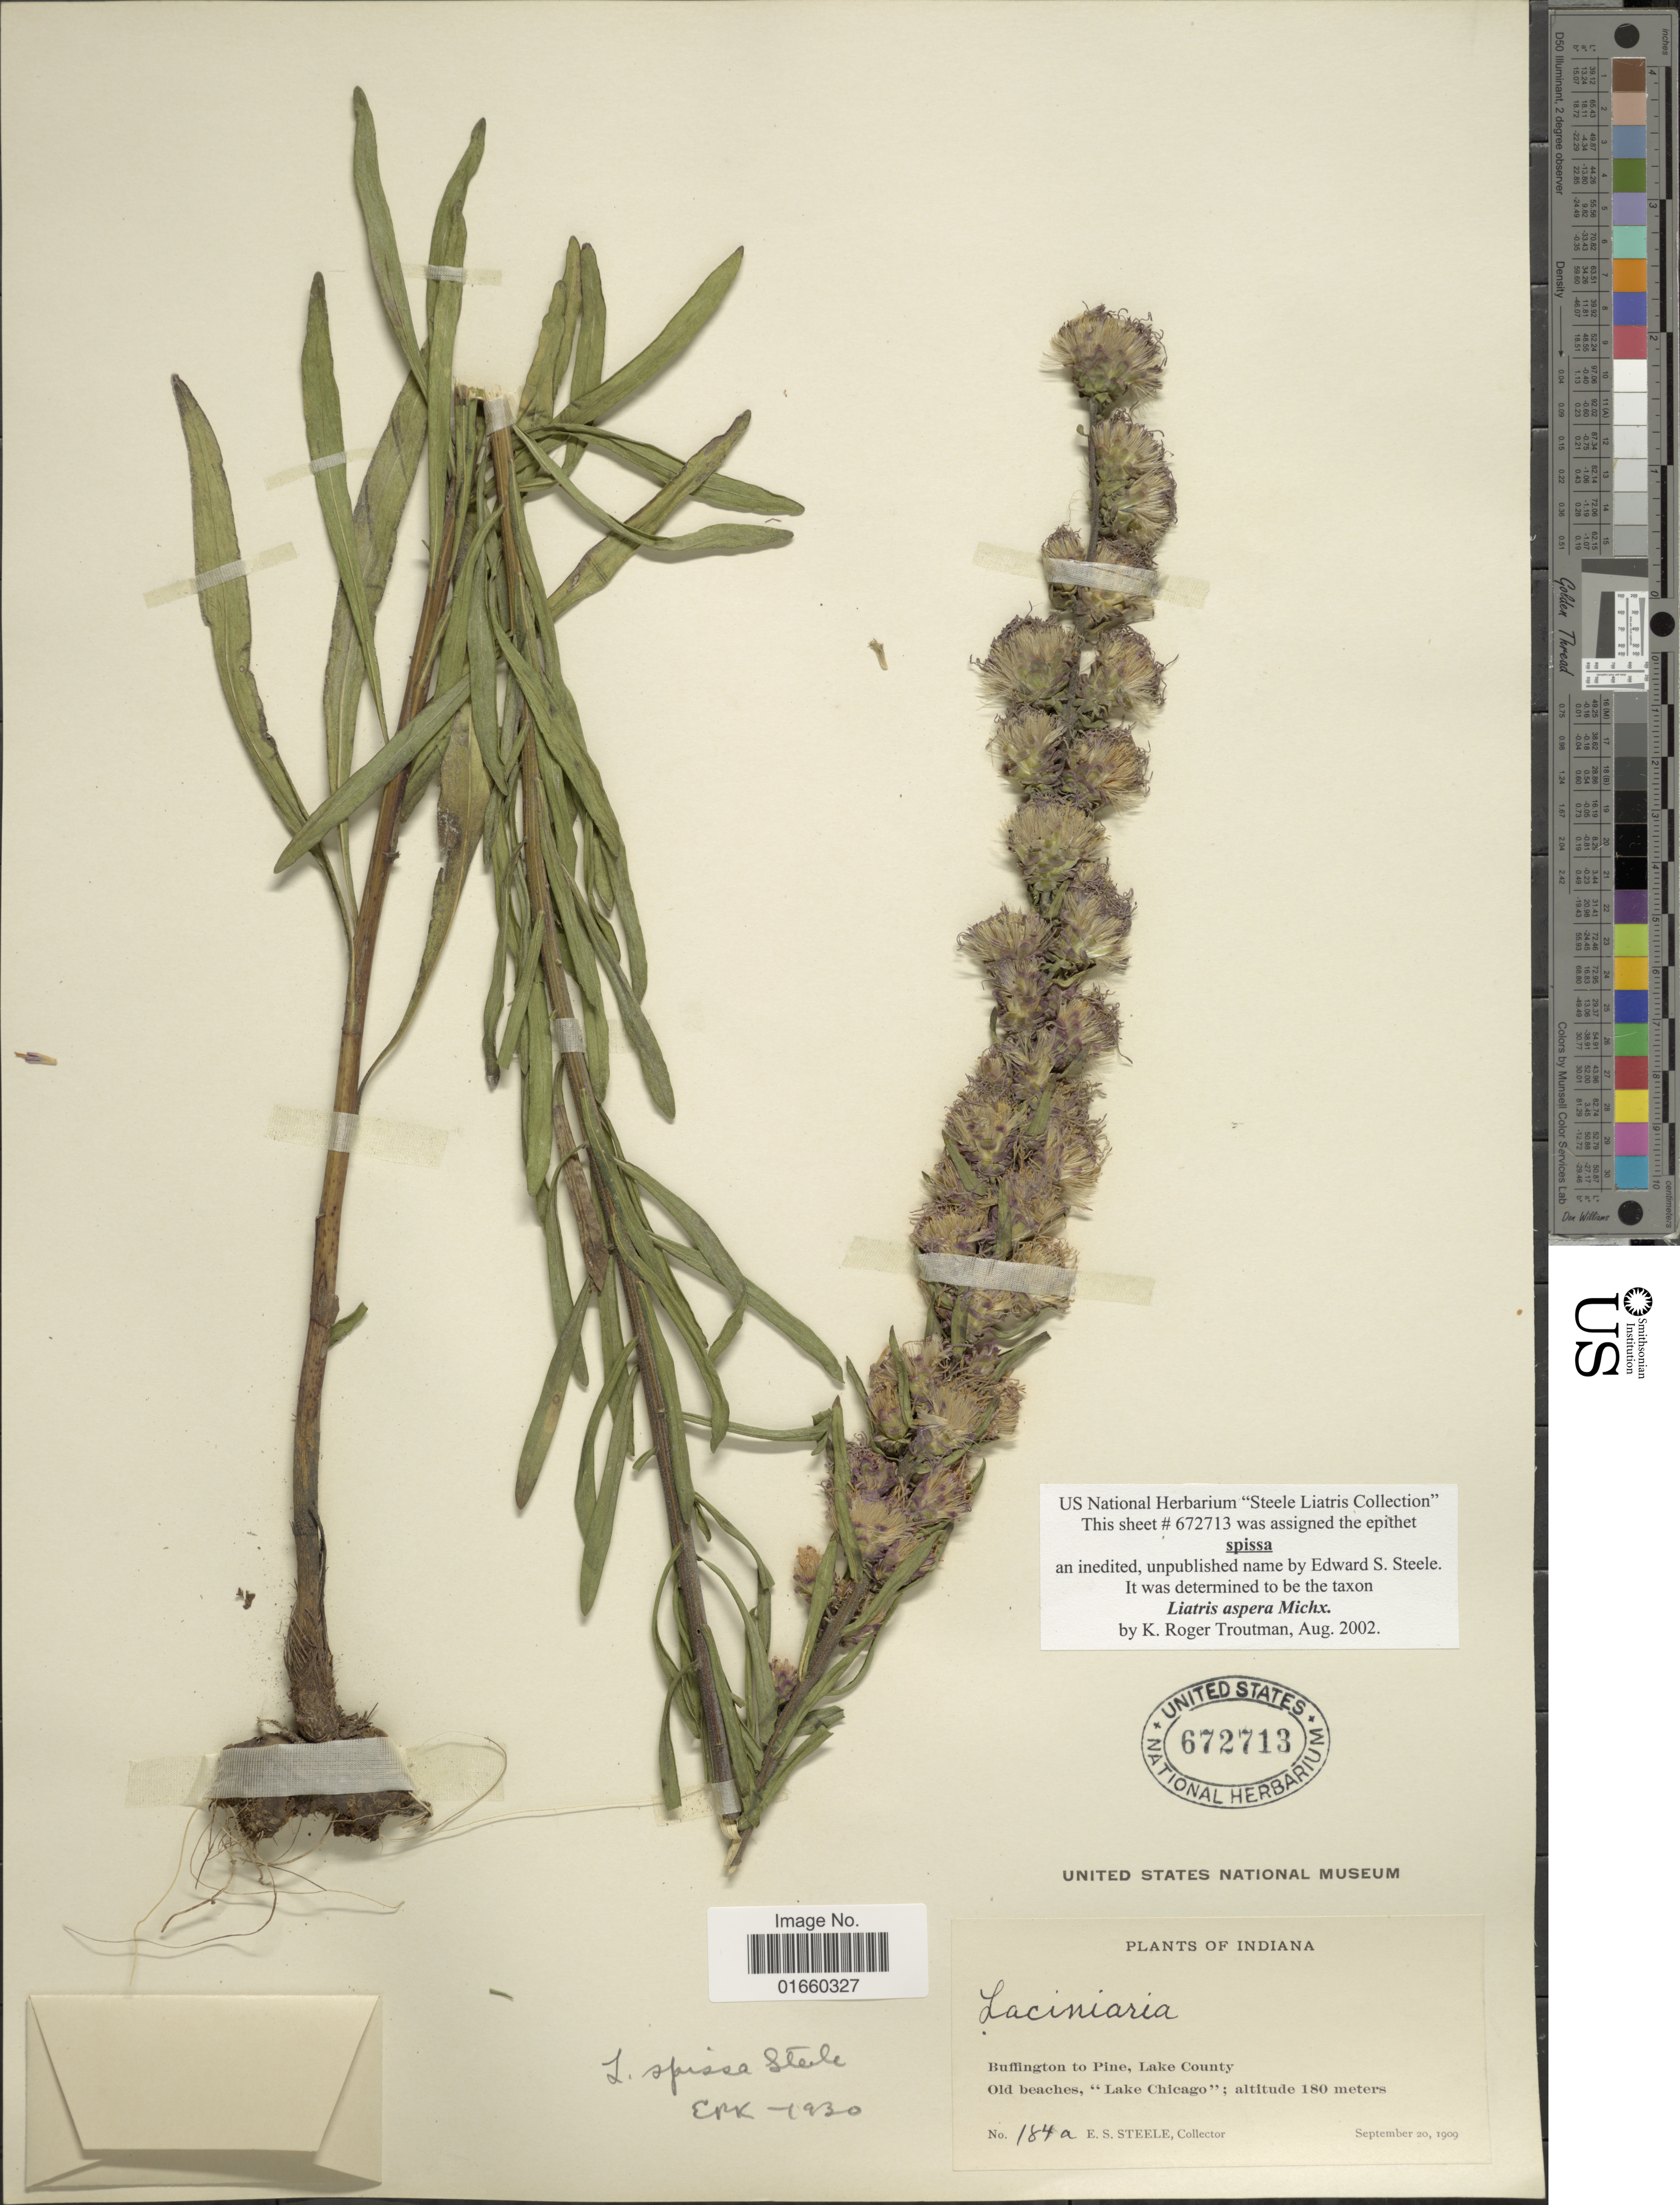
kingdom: Plantae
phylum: Tracheophyta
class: Magnoliopsida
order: Asterales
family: Asteraceae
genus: Liatris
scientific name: Liatris aspera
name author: Michx.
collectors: E. Steele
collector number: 184a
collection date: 1909-09-20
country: United States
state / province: Indiana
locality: Buffington to Pine, Lake County, Old beaches, "Lake Chicago"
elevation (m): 180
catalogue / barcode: US 672713